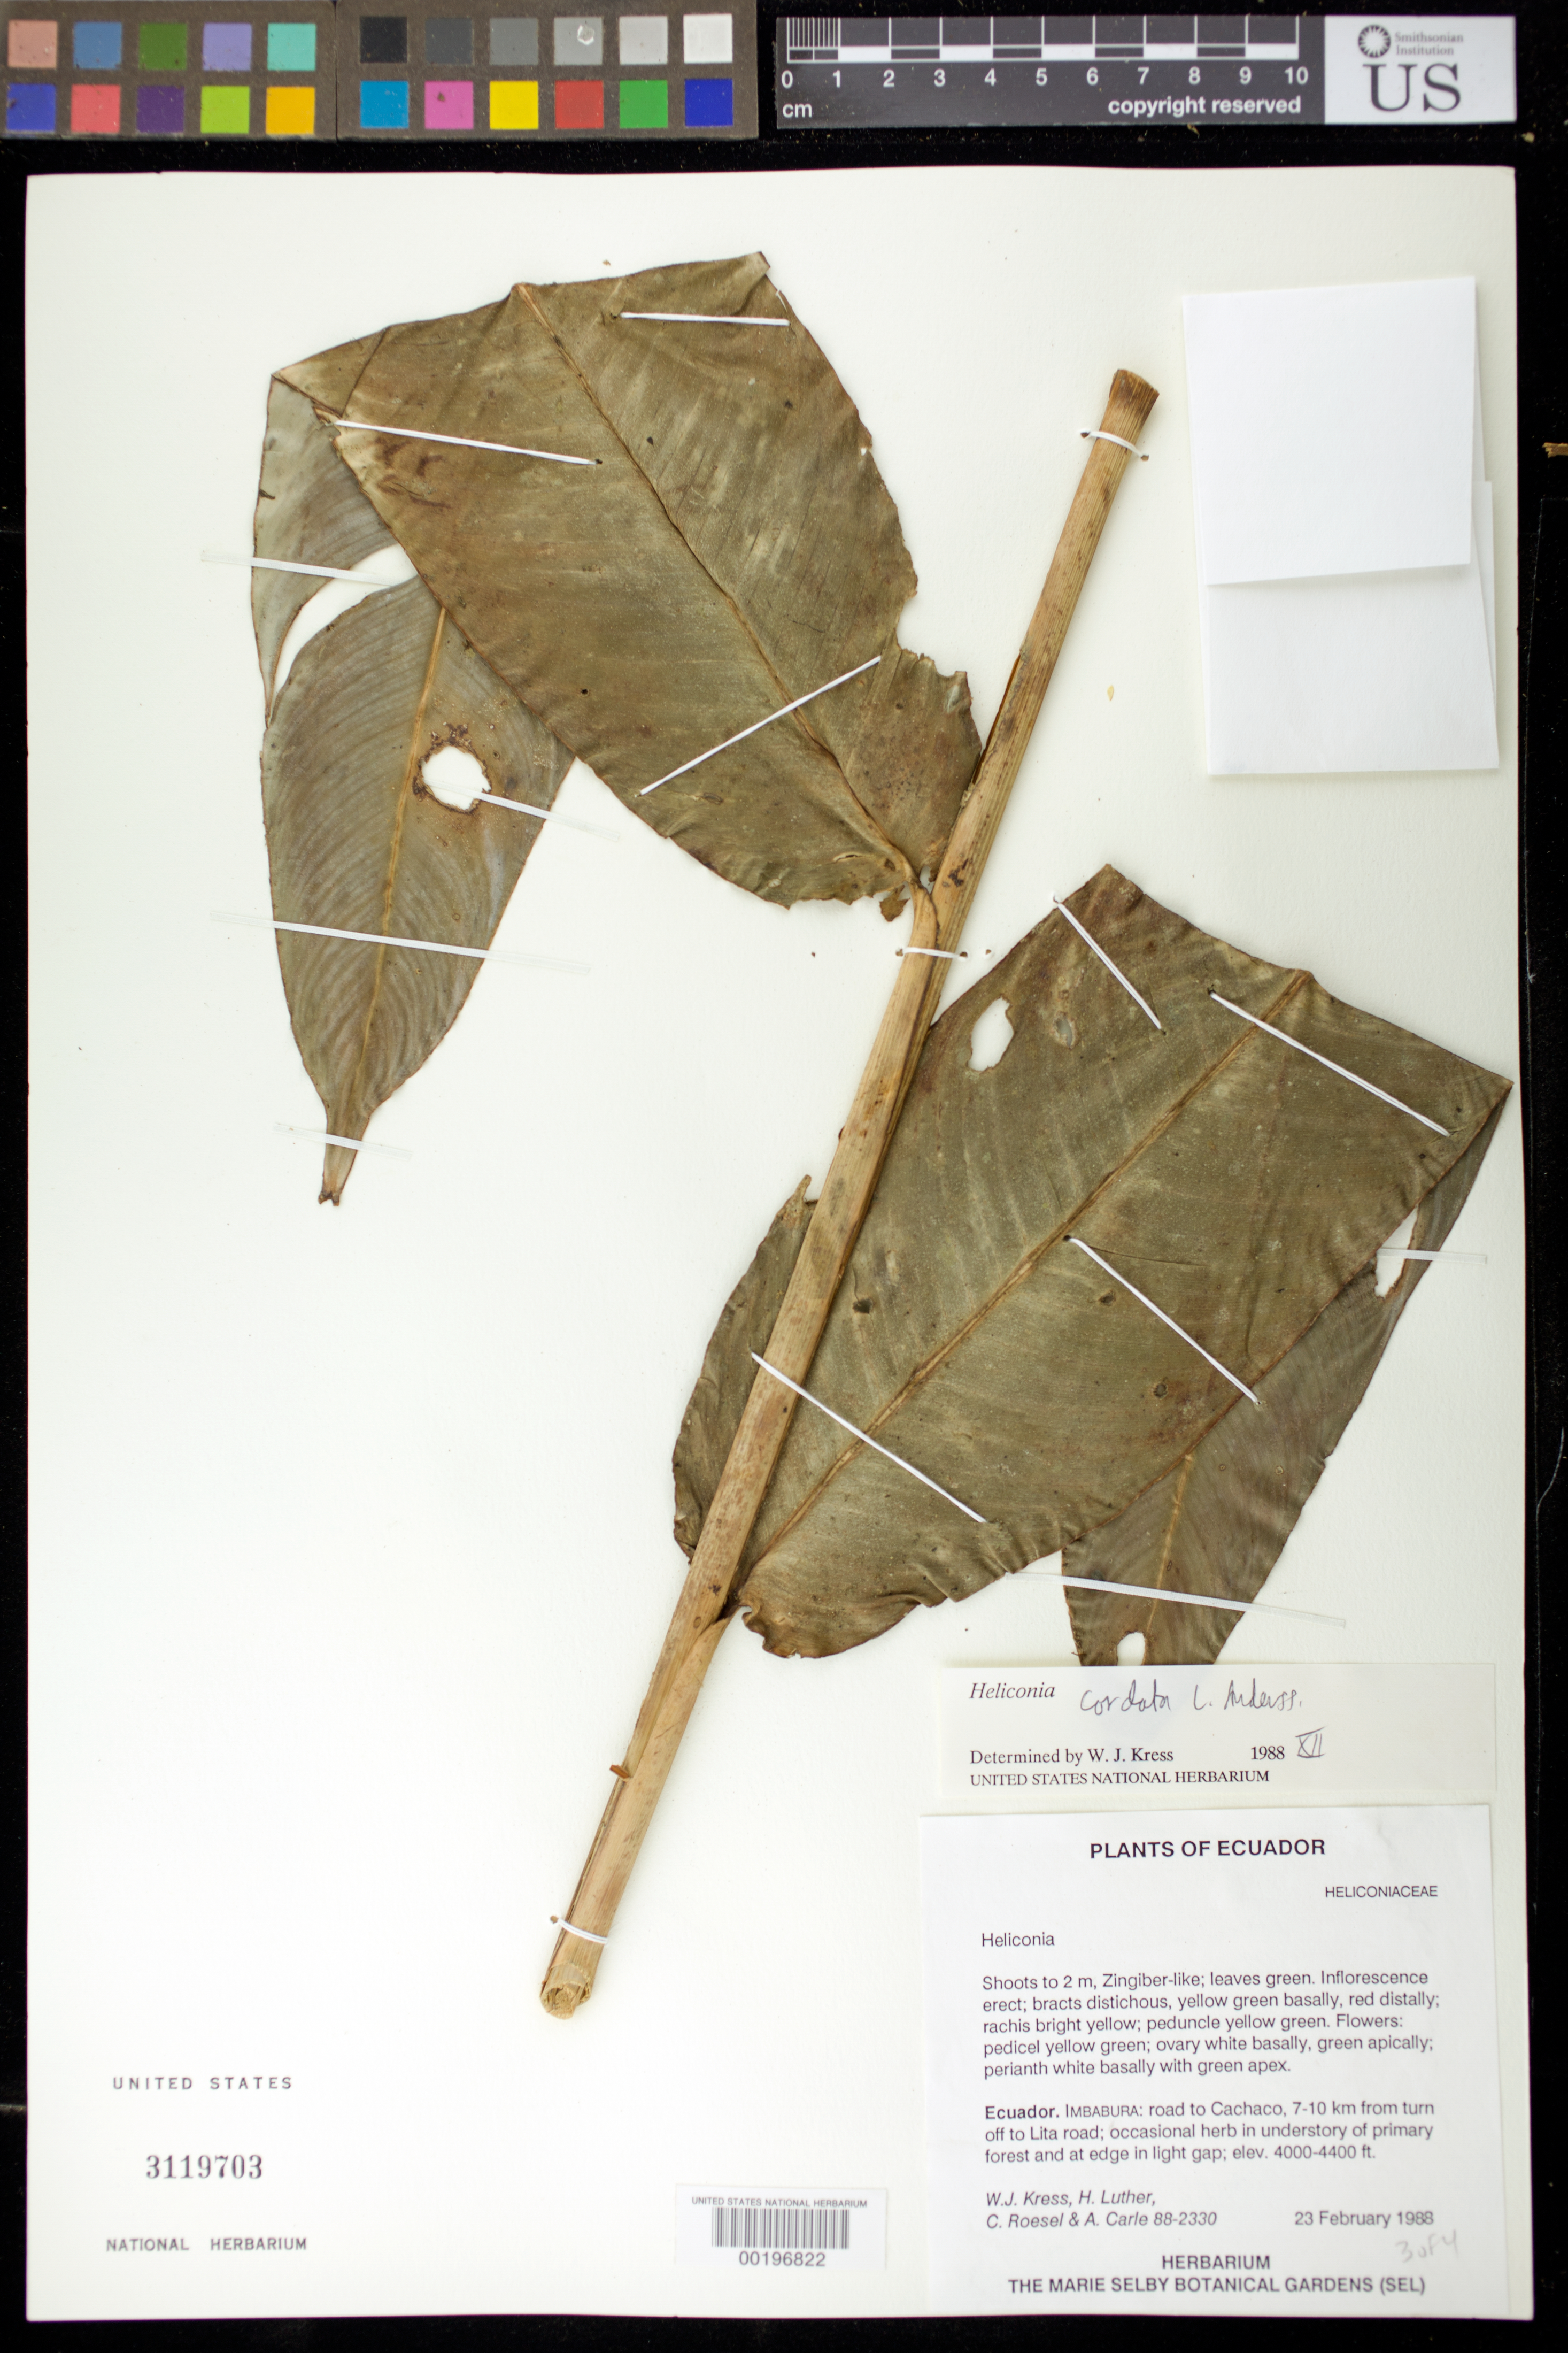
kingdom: Plantae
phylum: Tracheophyta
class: Liliopsida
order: Zingiberales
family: Heliconiaceae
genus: Heliconia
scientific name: Heliconia cordata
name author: L. Andersson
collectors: W. J. Kress, Harry E. Luther, C. S. Roesel & A. Carle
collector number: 88-2330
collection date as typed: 23 Feb 1988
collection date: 1988-02-23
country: Ecuador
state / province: Imbabura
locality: Road to Cachaco, 7-10 km from turn of L to Lita road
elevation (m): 1219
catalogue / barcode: US 3119703